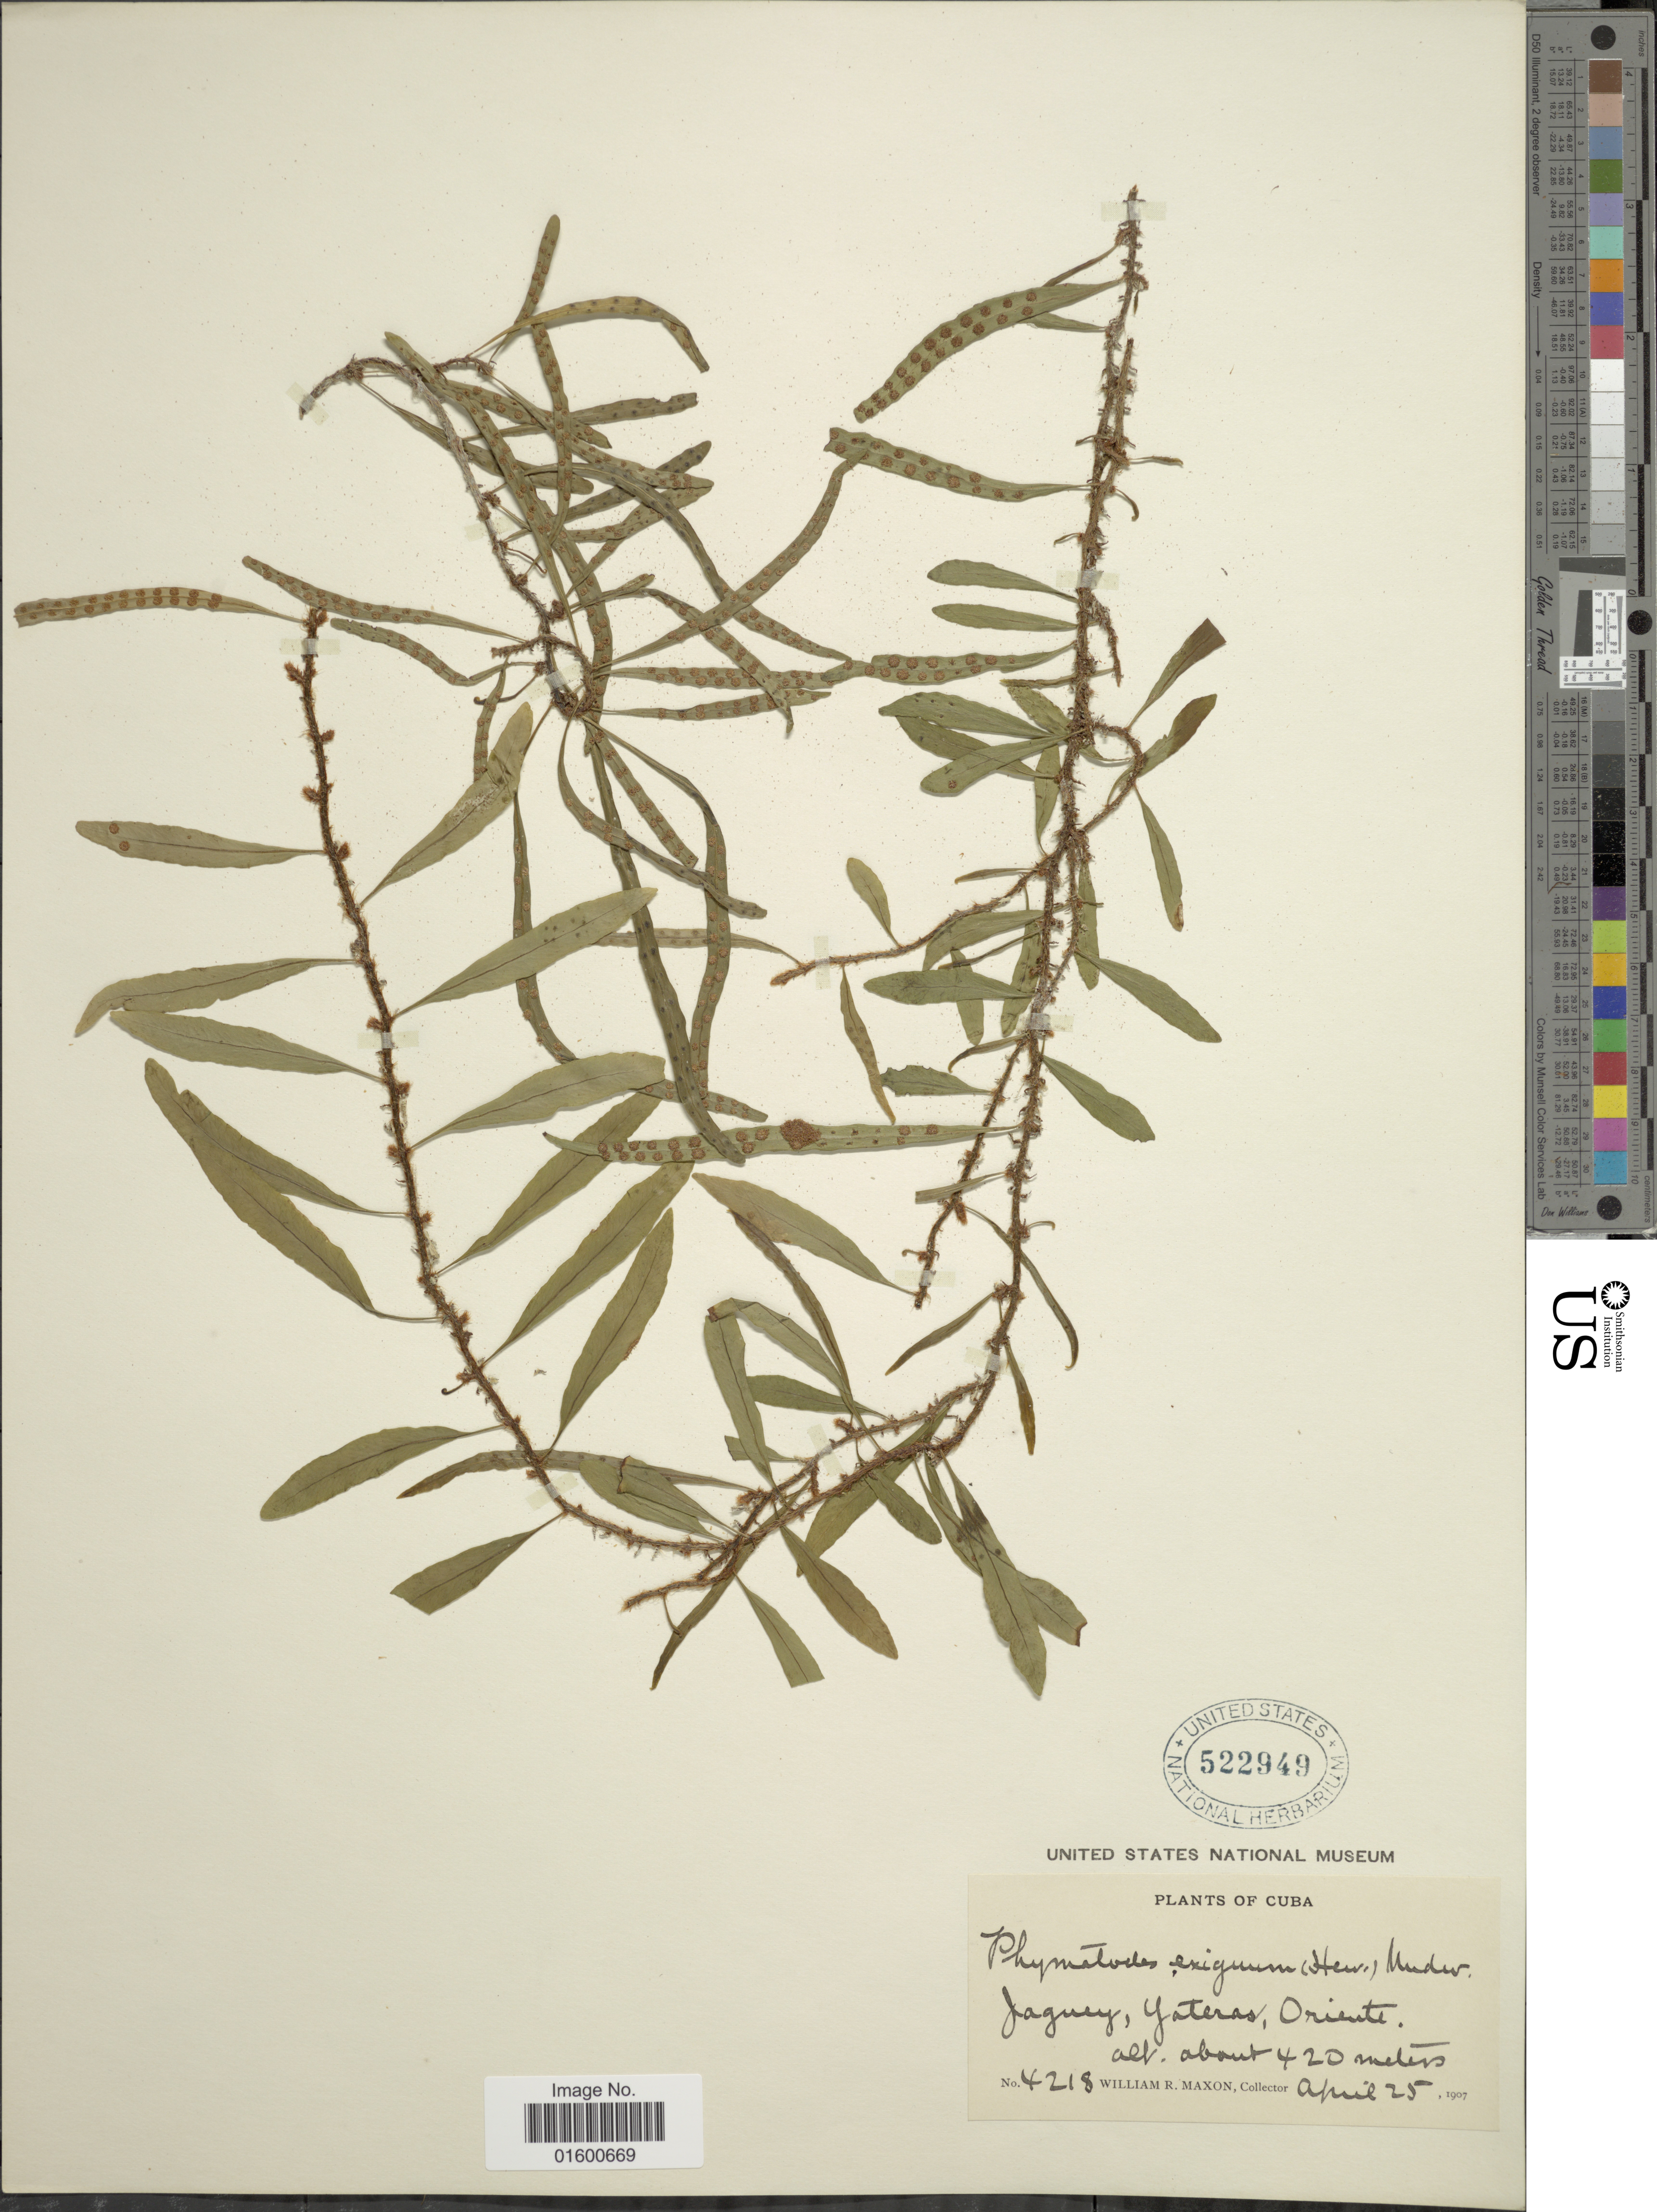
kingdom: Plantae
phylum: Tracheophyta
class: Polypodiopsida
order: Polypodiales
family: Polypodiaceae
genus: Microgramma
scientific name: Microgramma heterophylla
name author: (L.) Wherry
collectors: W. R. Maxon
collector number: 4218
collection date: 1907-04-25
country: Cuba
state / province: Oriente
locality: Jaguey, Yateras, Oriente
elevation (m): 420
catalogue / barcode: US 522949